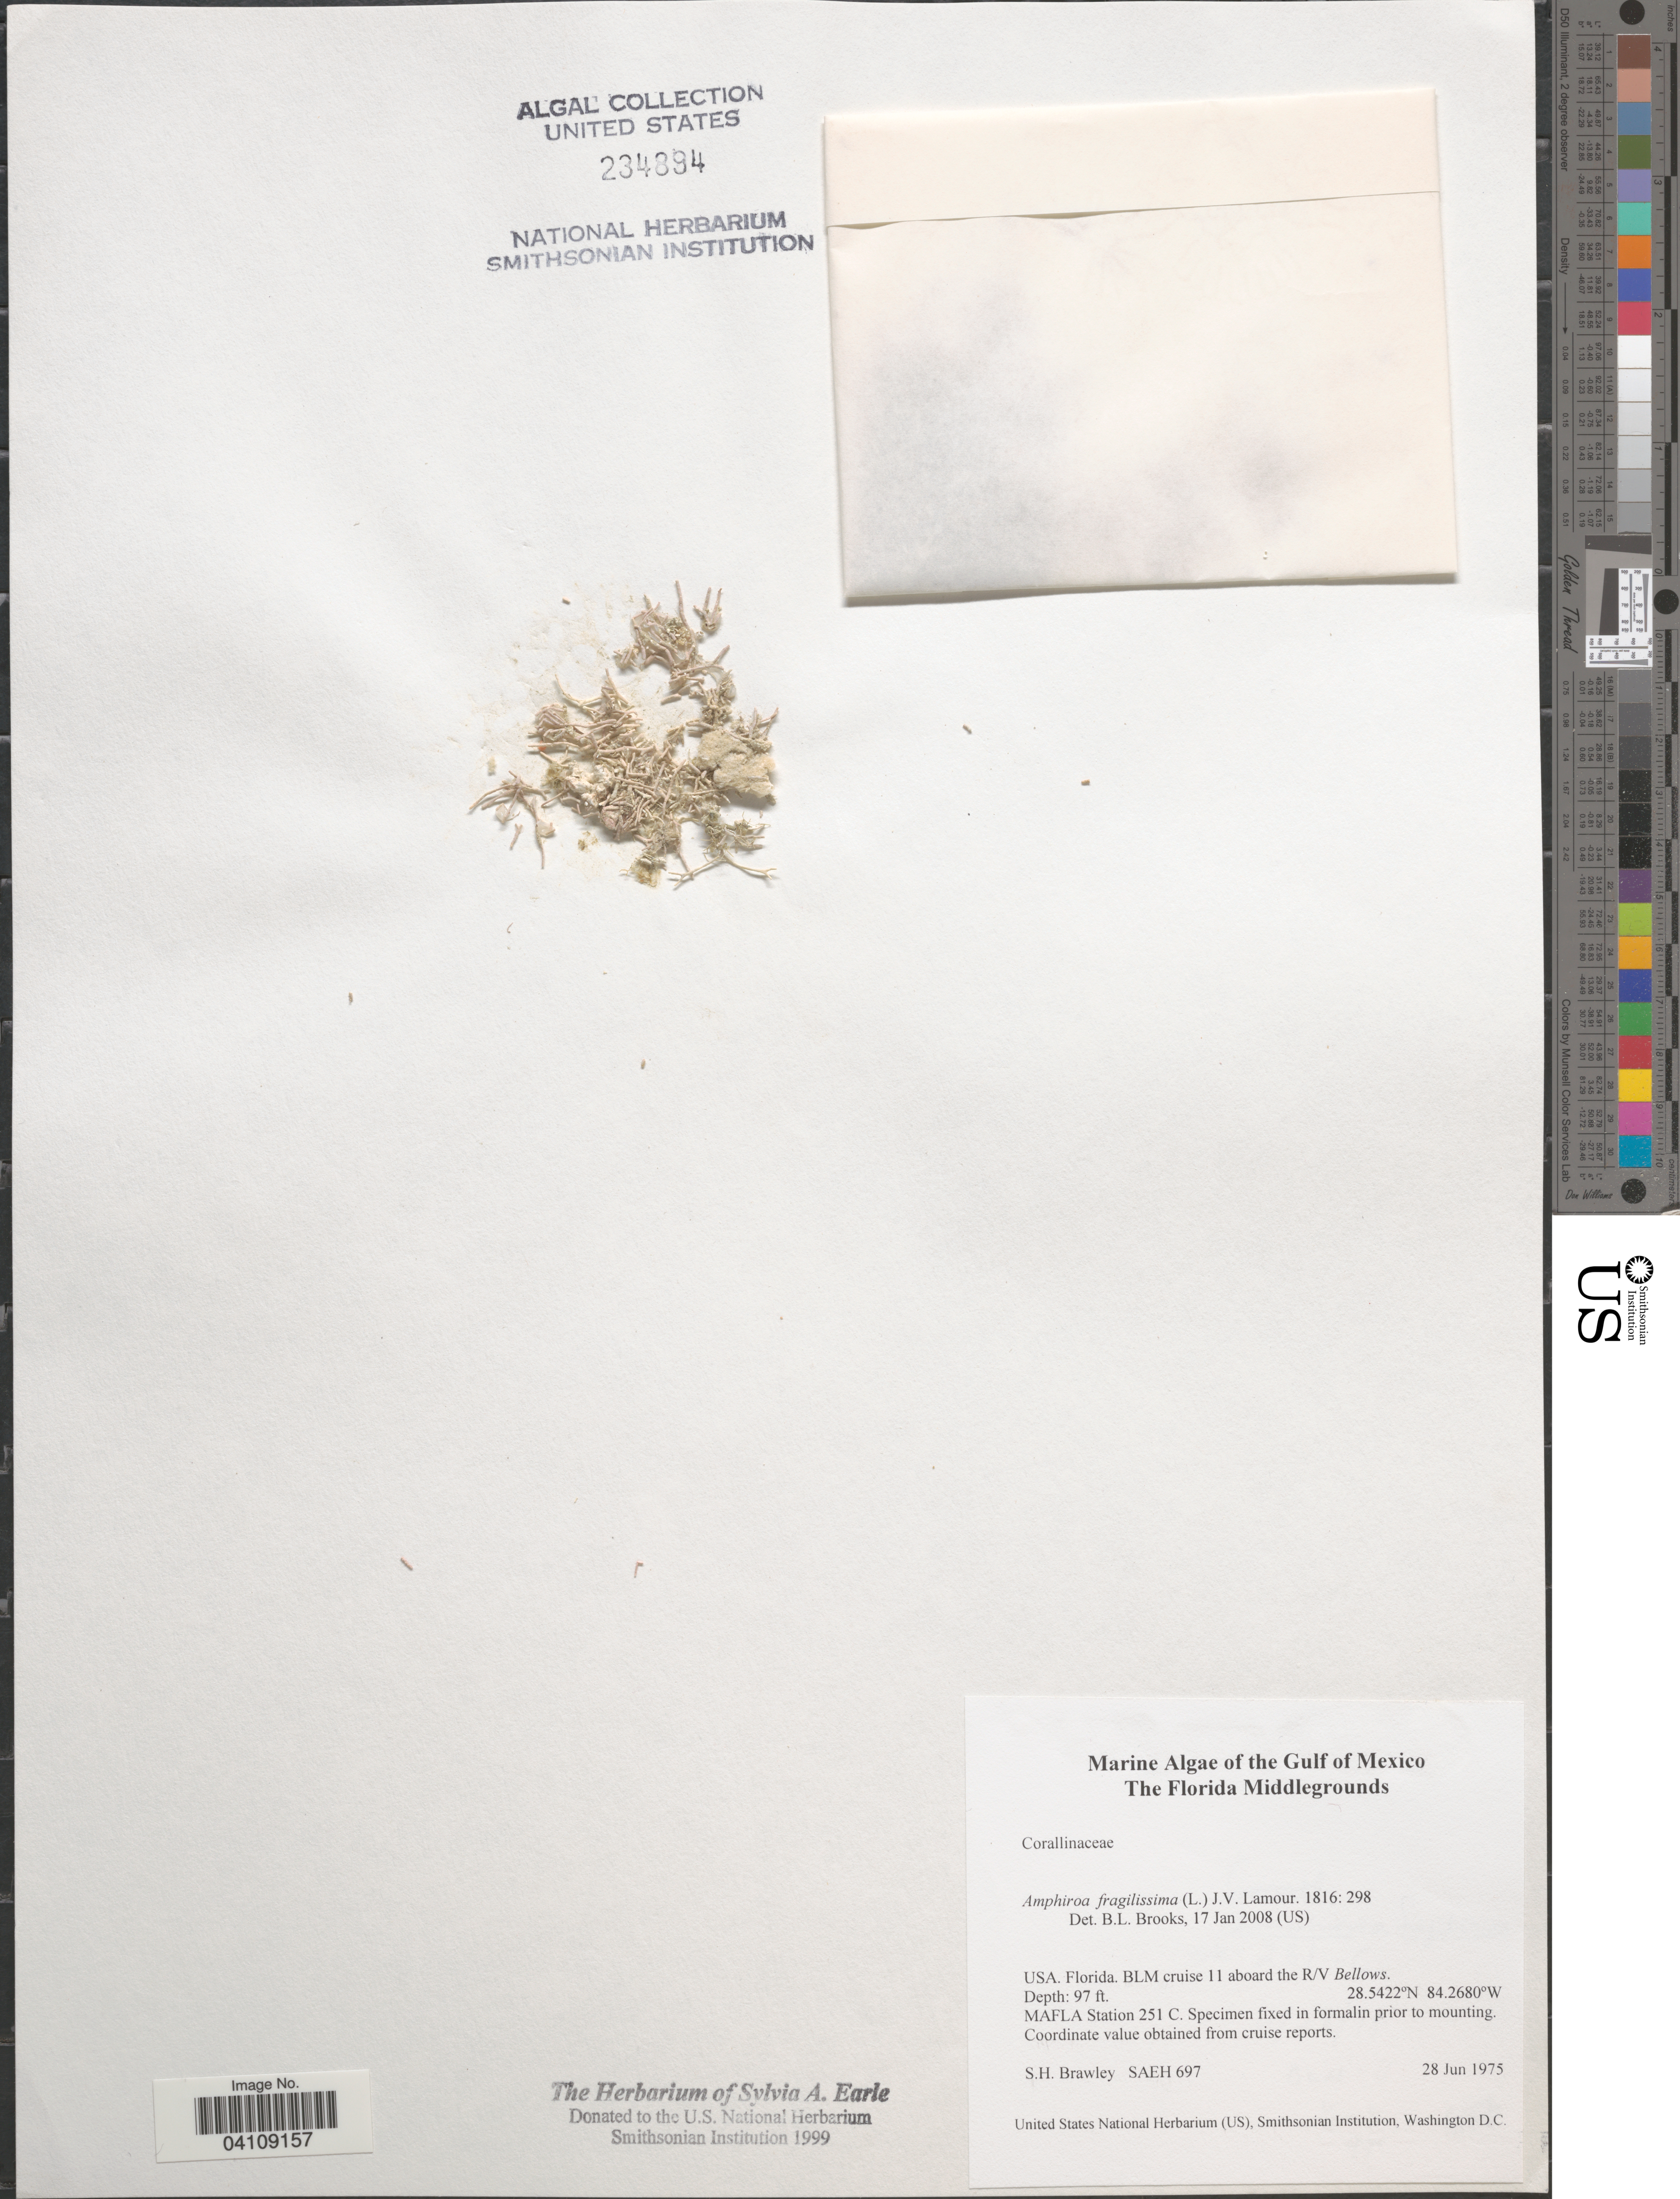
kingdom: Plantae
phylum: Rhodophyta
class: Florideophyceae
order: Corallinales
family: Lithophyllaceae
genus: Amphiroa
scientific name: Amphiroa fragilissima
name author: (L.) J.V.Lamouroux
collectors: S. Brawley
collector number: SAEH 697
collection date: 1975-06-28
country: United States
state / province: Florida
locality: Gulf of Mexico. The Florida Middlegrounds. Florida. BLM cruise 11 aboard the R/V Bellows. MAFLA Station 251 C.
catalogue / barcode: US 234894